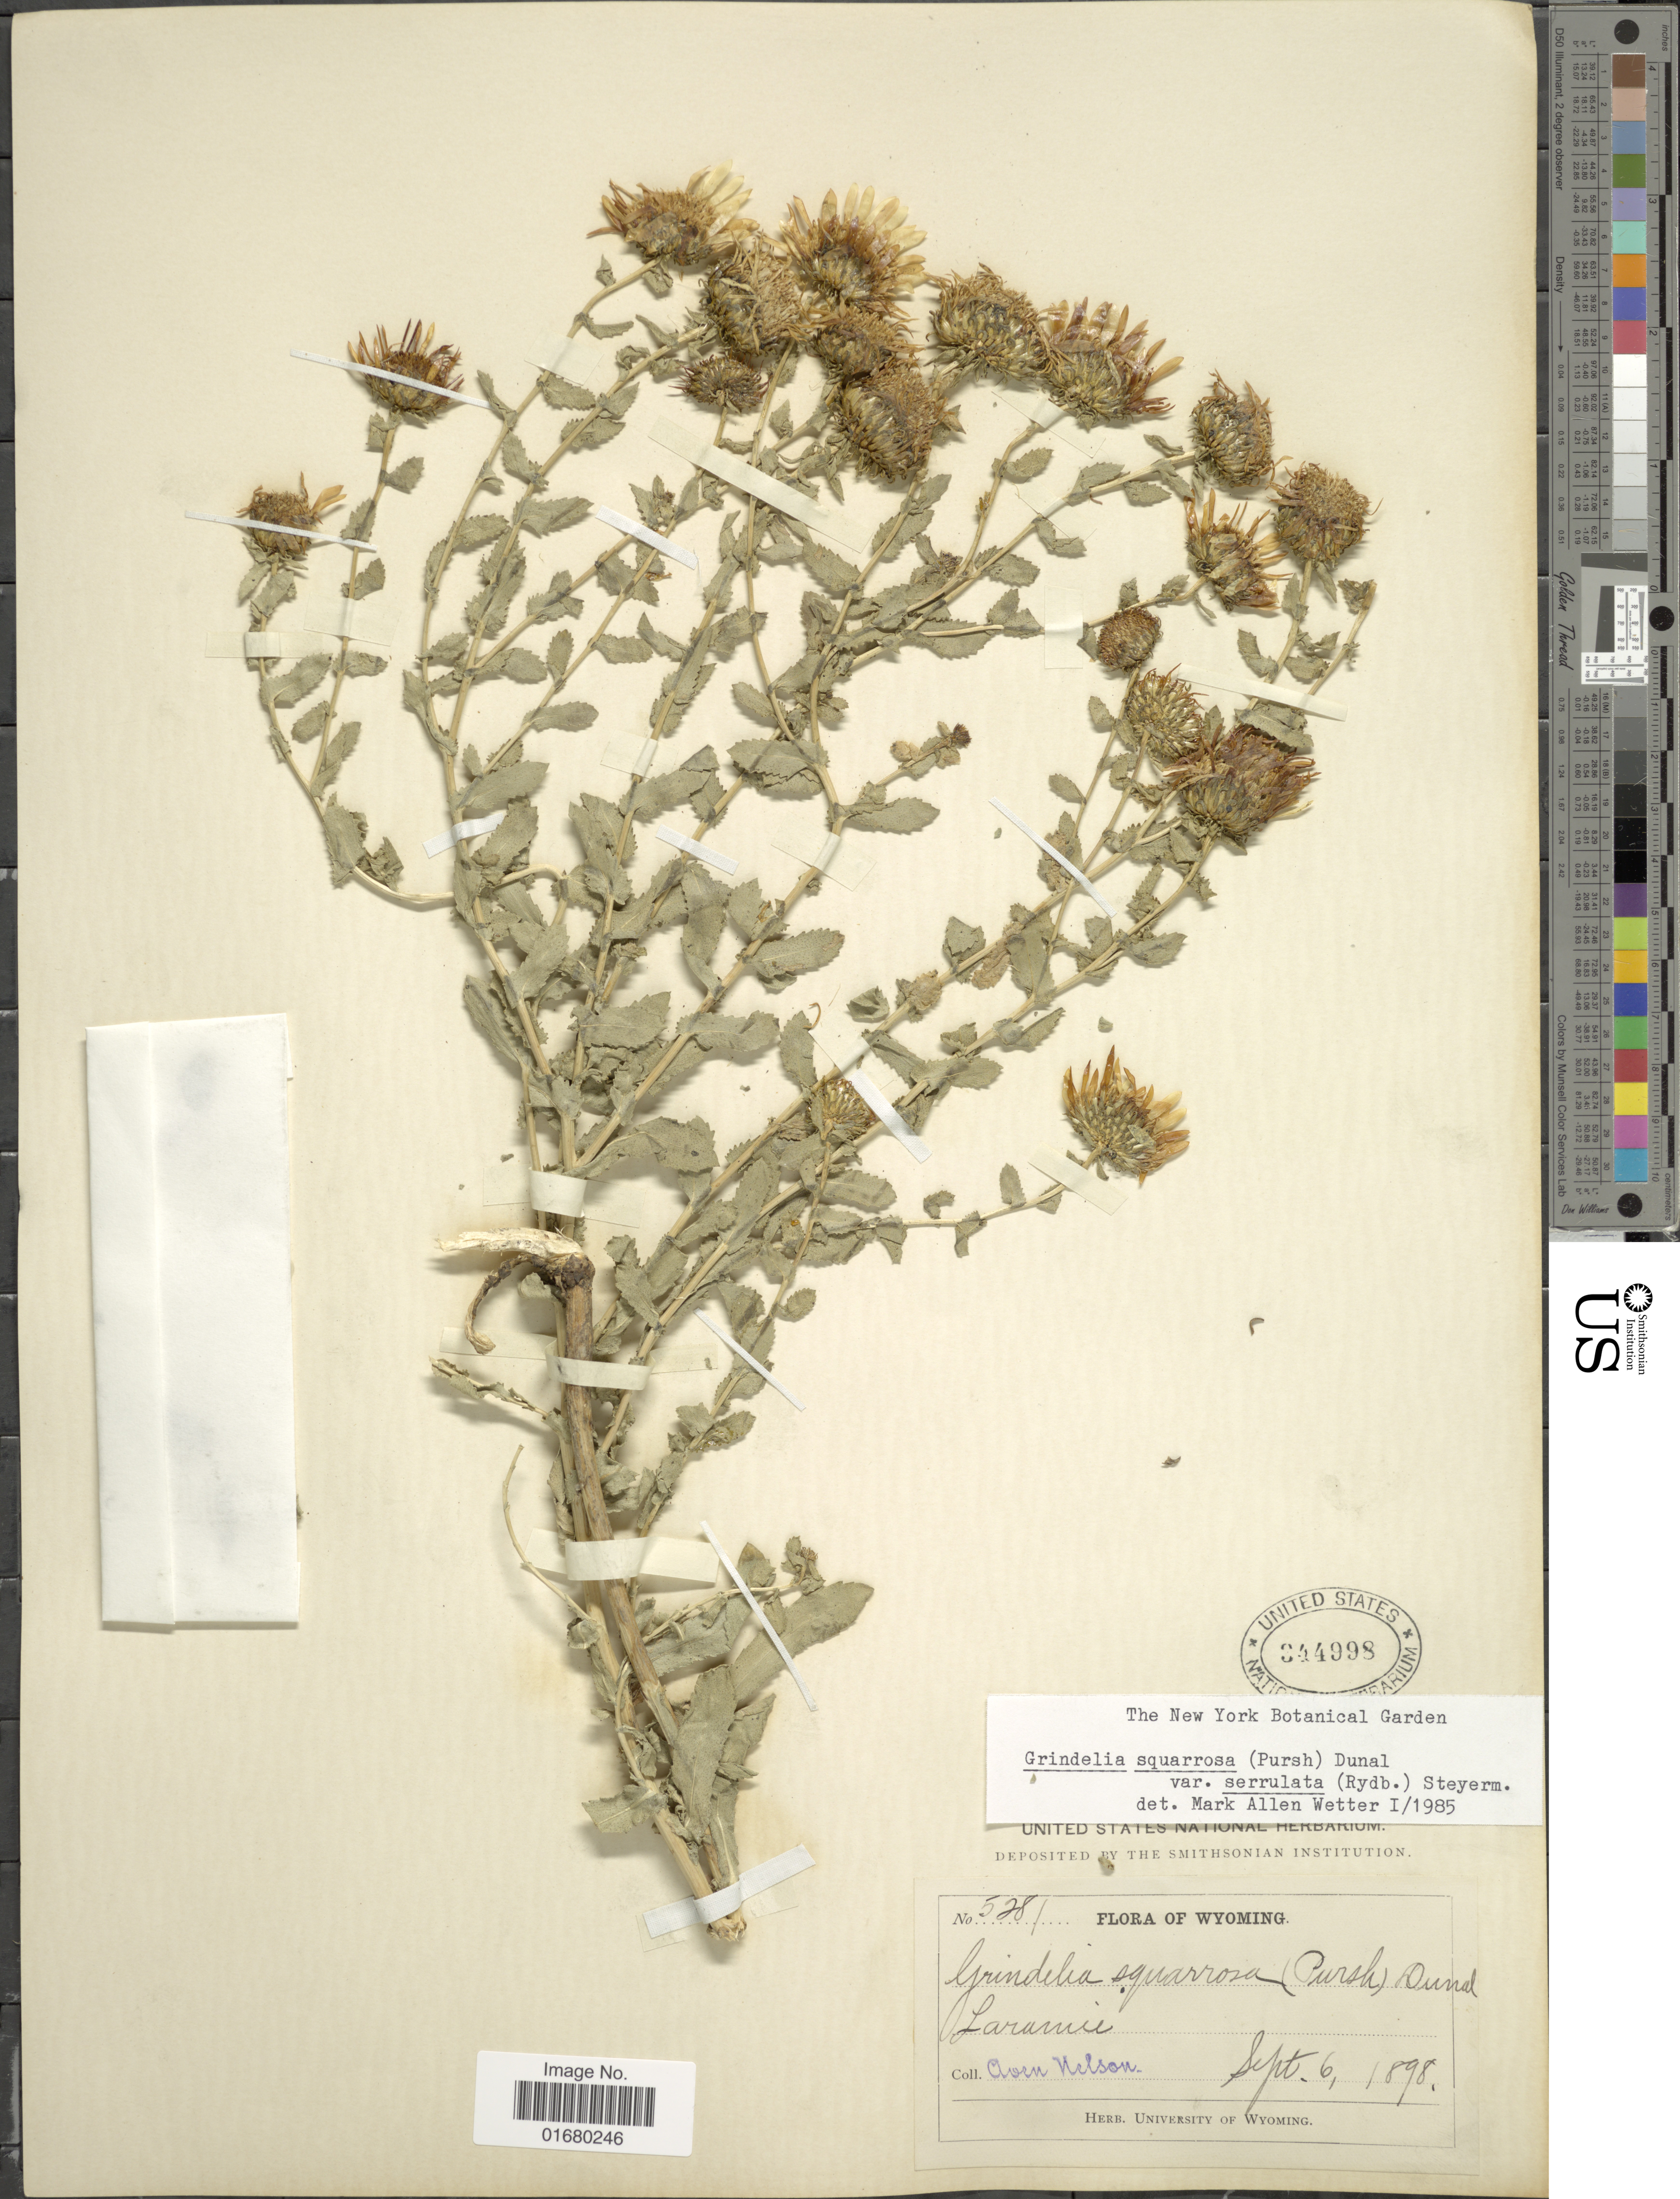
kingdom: Plantae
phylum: Tracheophyta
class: Magnoliopsida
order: Asterales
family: Asteraceae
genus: Grindelia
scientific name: Grindelia squarrosa var. serrulata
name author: (Rydb.) Steyerm.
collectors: A. Nelson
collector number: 5281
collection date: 1898-09-06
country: United States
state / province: Wyoming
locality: Laramie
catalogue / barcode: US 344998